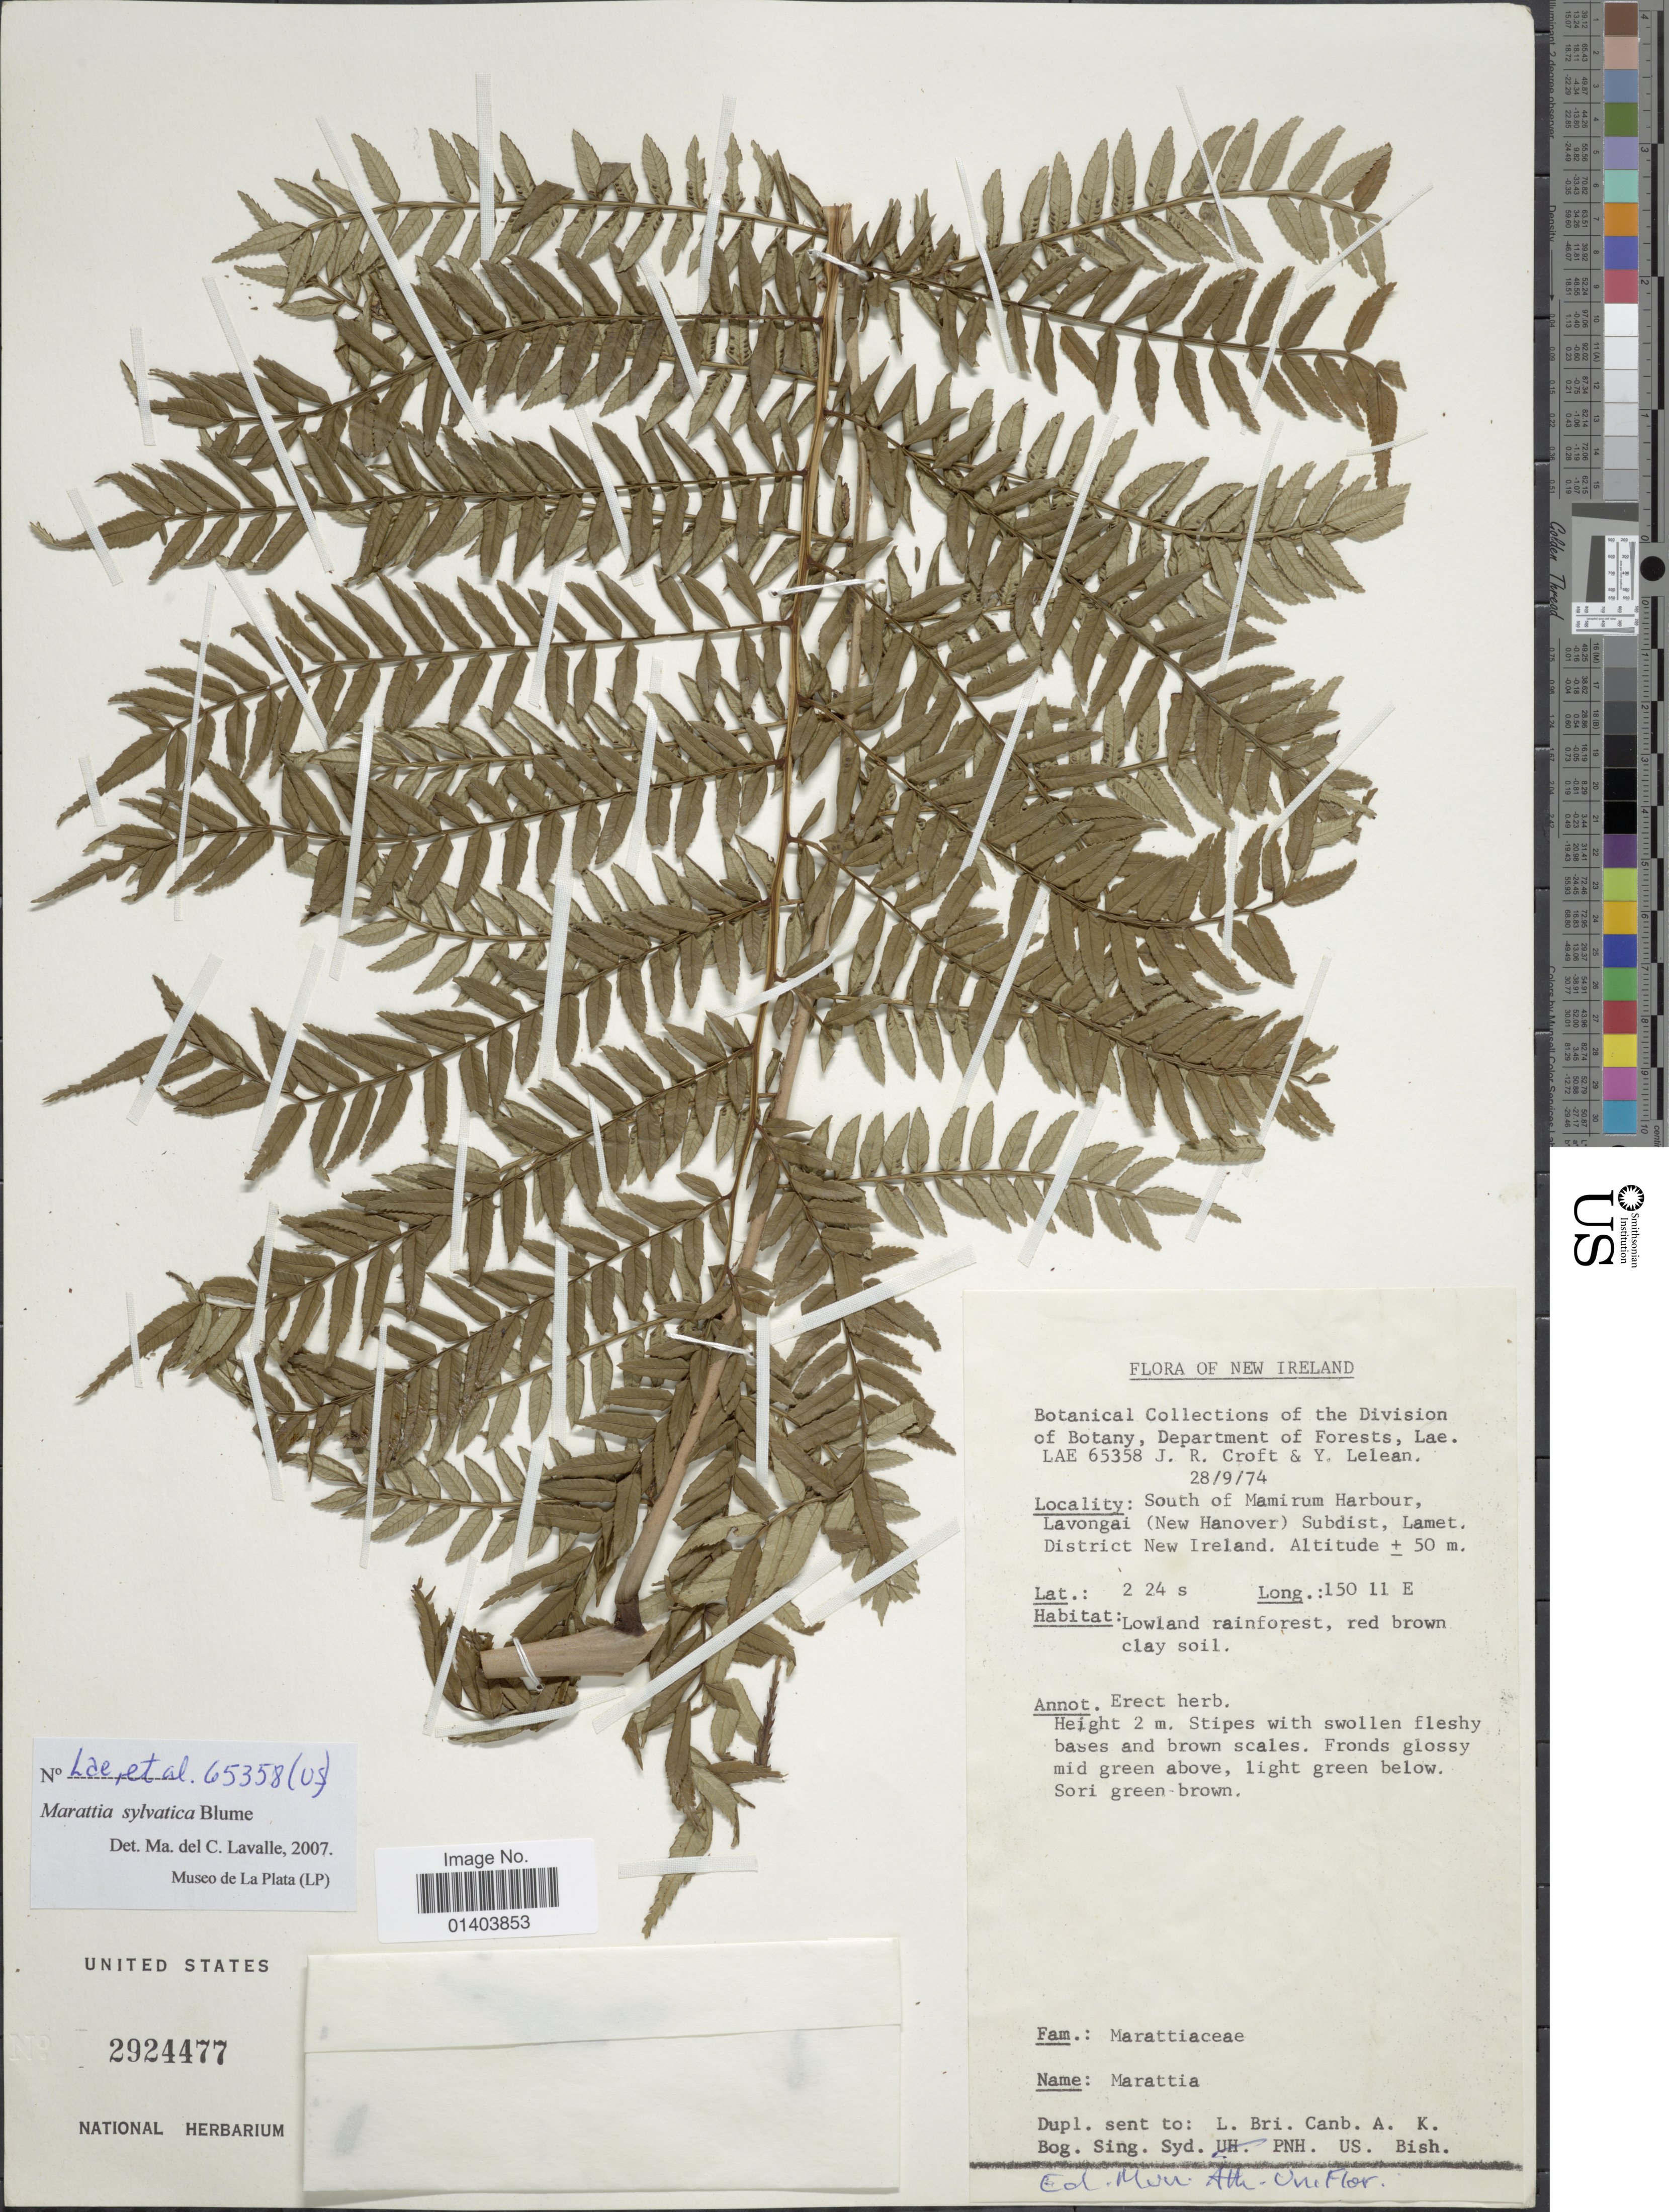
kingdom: Plantae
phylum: Tracheophyta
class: Polypodiopsida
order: Marattiales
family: Marattiaceae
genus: Ptisana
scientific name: Ptisana sylvatica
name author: (Blume) Murdock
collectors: J. R. Croft & Y. Lelean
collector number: LAE 65358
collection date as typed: Transcribed d/m/y: 28/9/74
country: Papua New Guinea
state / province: New Ireland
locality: South of Mairum Harbour, lavongai (New Hanover) Subdist. Lamet, District New Ireland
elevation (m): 50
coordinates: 2.24, 150.11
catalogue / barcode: US 2924477